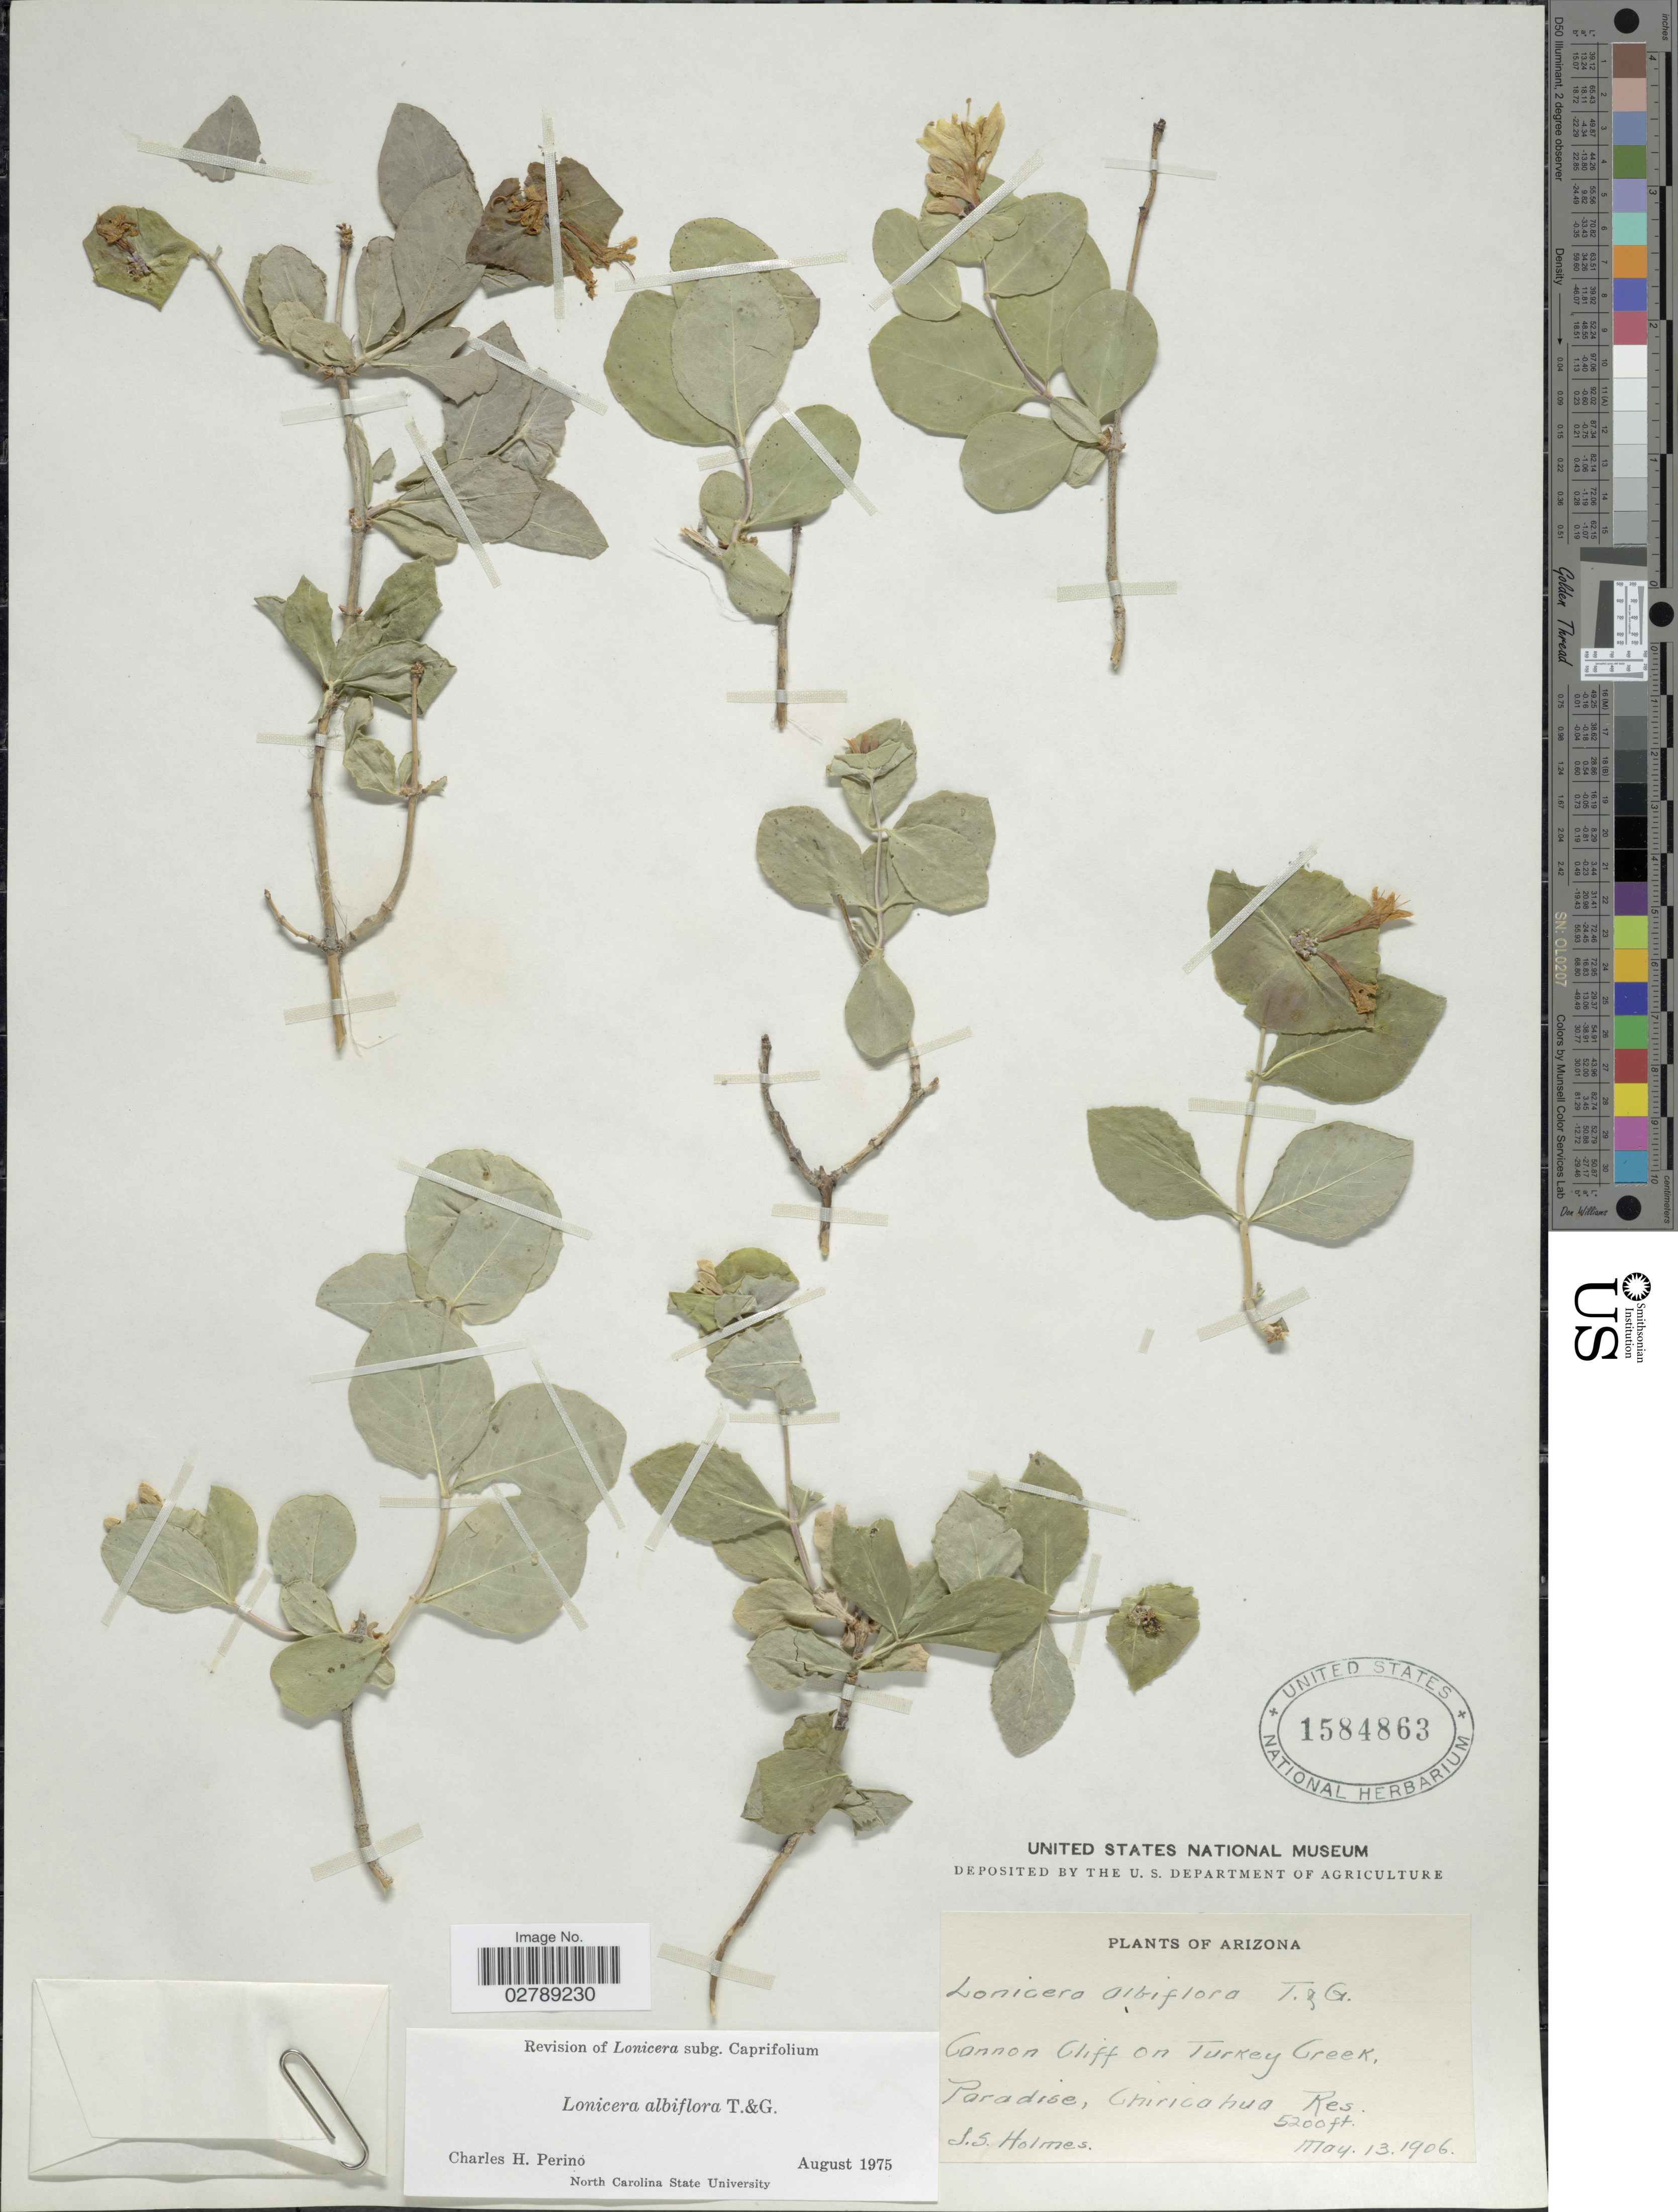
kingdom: Plantae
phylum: Tracheophyta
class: Magnoliopsida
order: Dipsacales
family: Caprifoliaceae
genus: Lonicera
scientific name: Lonicera dumosa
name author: A. Gray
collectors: J. Holmes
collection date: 1906-05-13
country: United States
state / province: Arizona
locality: Cannon Cliff on Turkey Creek. Paradise, Chiricahua Res.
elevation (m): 1585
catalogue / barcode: US 1584863